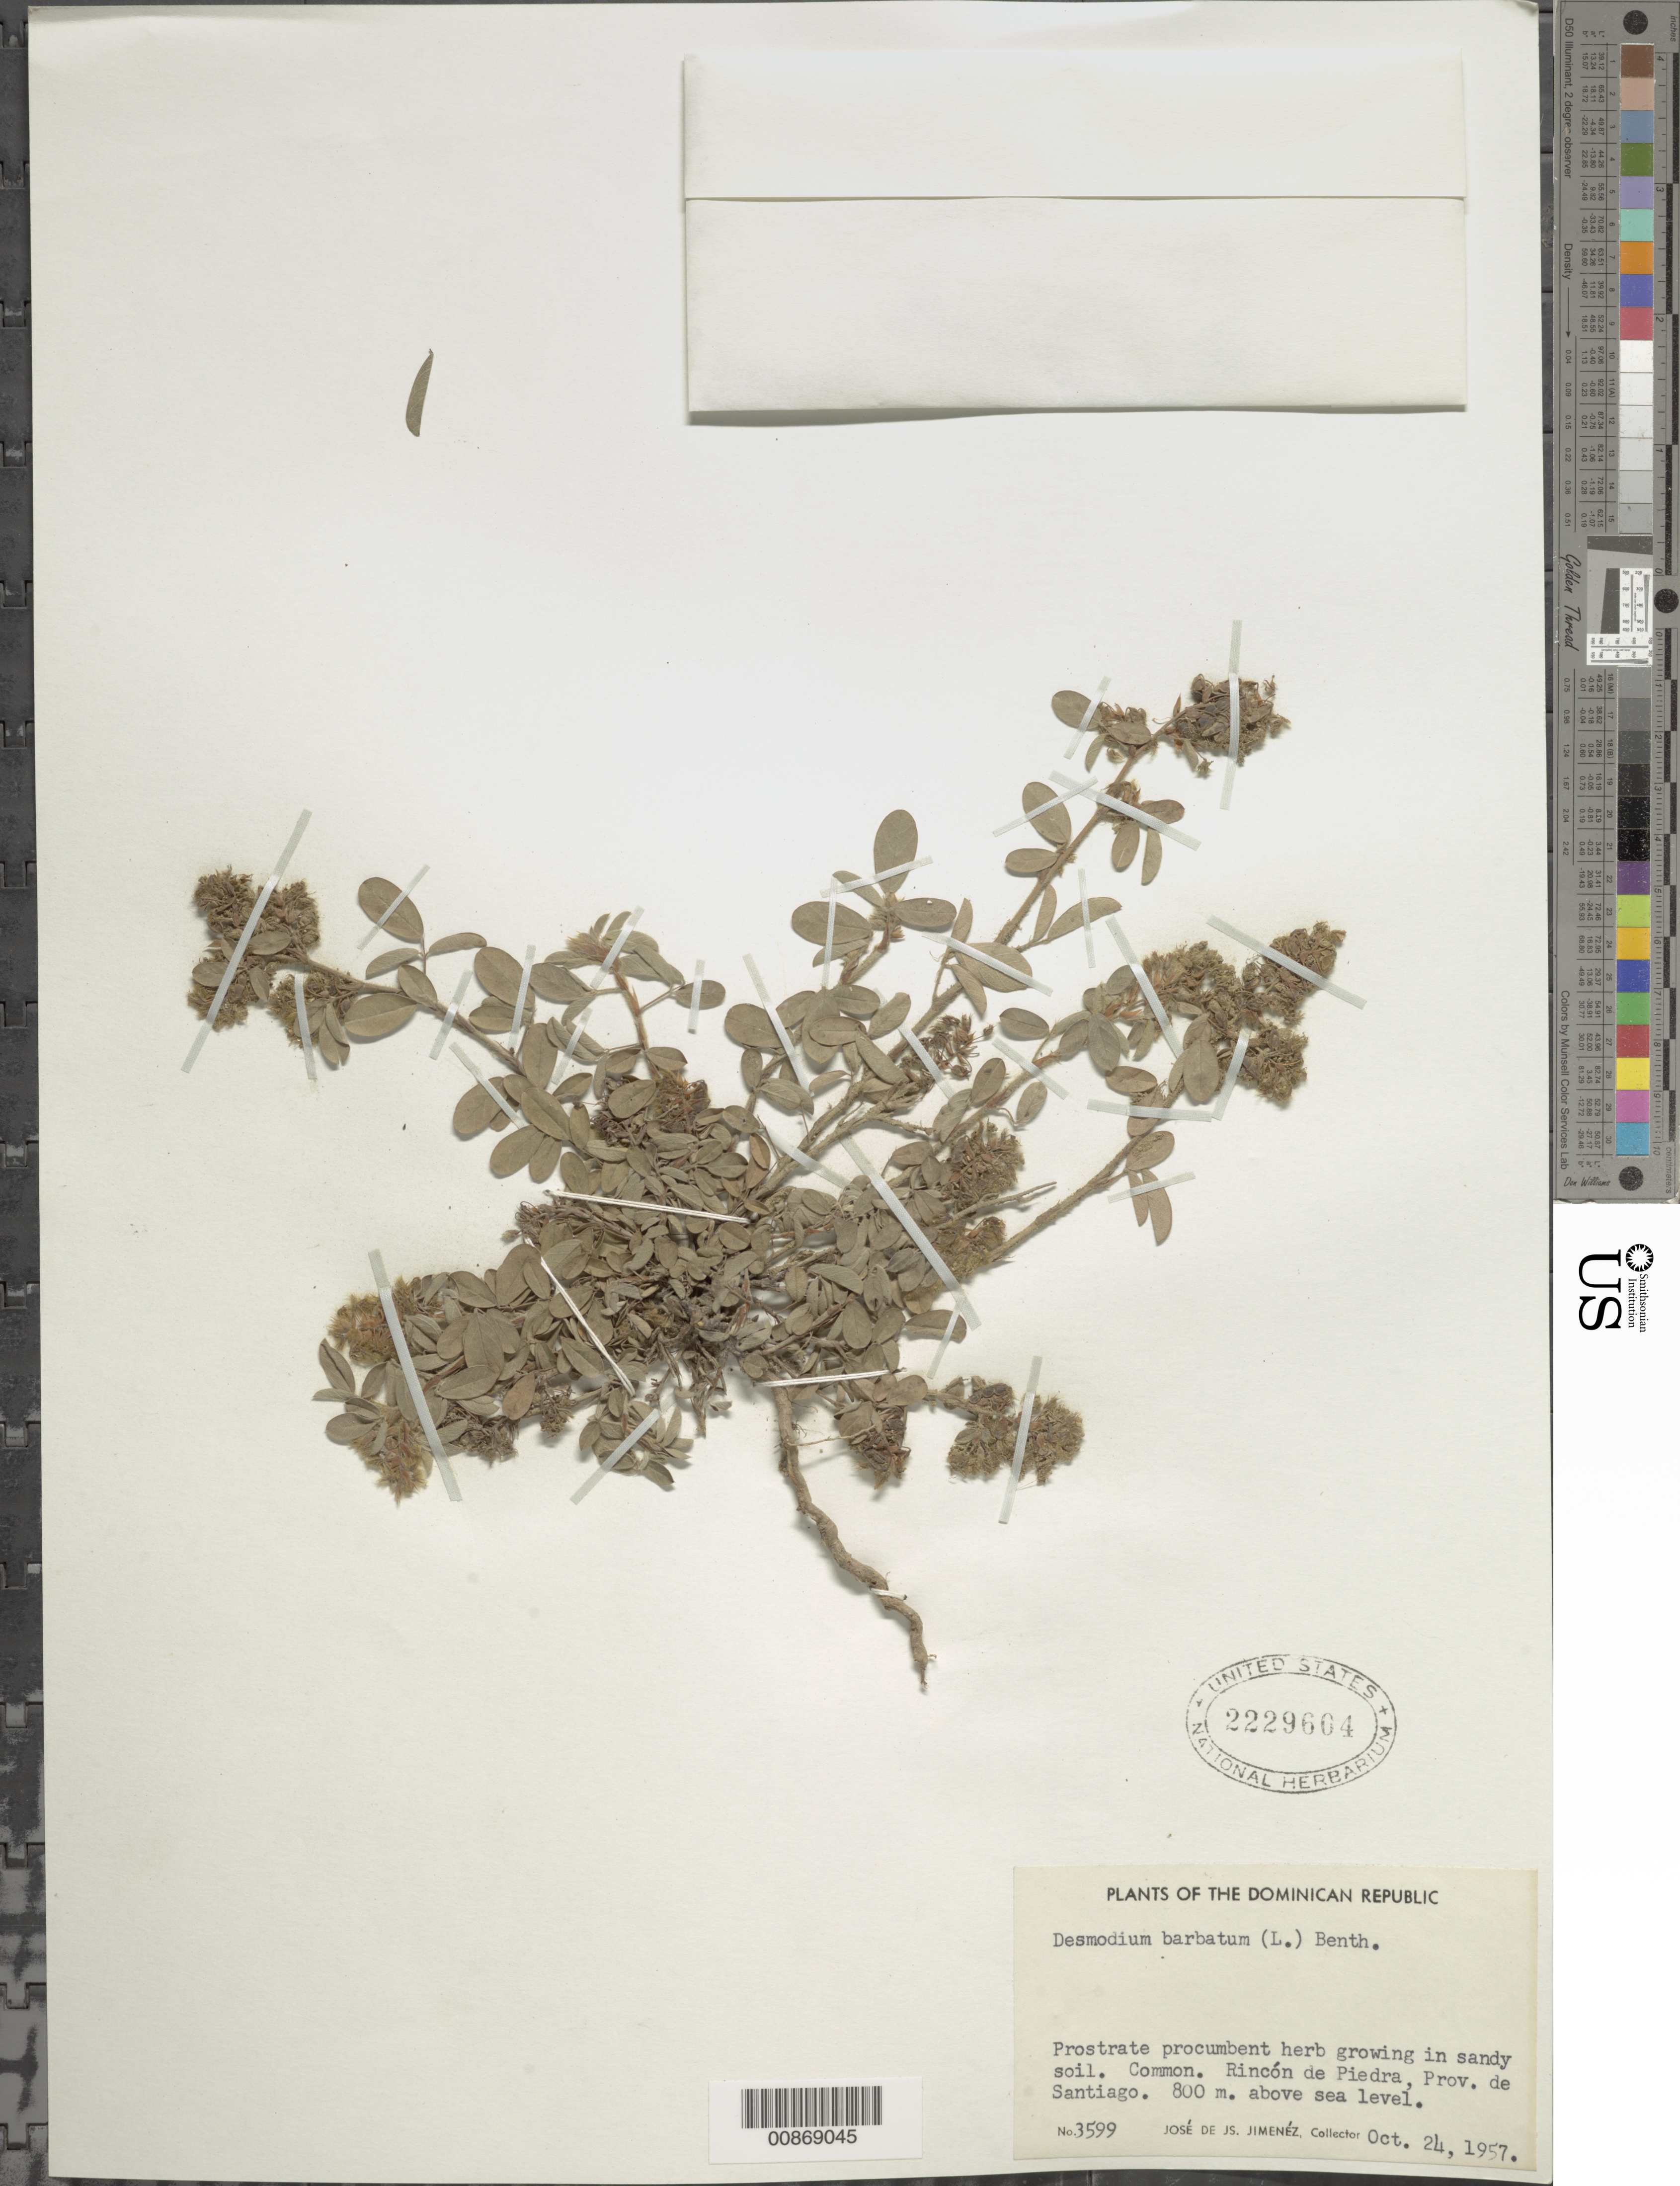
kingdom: Plantae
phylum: Tracheophyta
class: Magnoliopsida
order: Fabales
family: Fabaceae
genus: Grona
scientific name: Grona barbata var. barbata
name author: (L.) H. Ohashi & K. Ohashi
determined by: Strong, Mark T., (BOT), Smithsonian Institution - National Museum of Natural History (UNITED STATES)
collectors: J. J. Jiménez Almonte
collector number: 3599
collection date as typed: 24 Oct 1957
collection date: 1957-10-24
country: Dominican Republic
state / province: Santiago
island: Hispaniola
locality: Rincón de Piedra.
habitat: Growing in sandy soil.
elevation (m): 800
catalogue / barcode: US 2229604